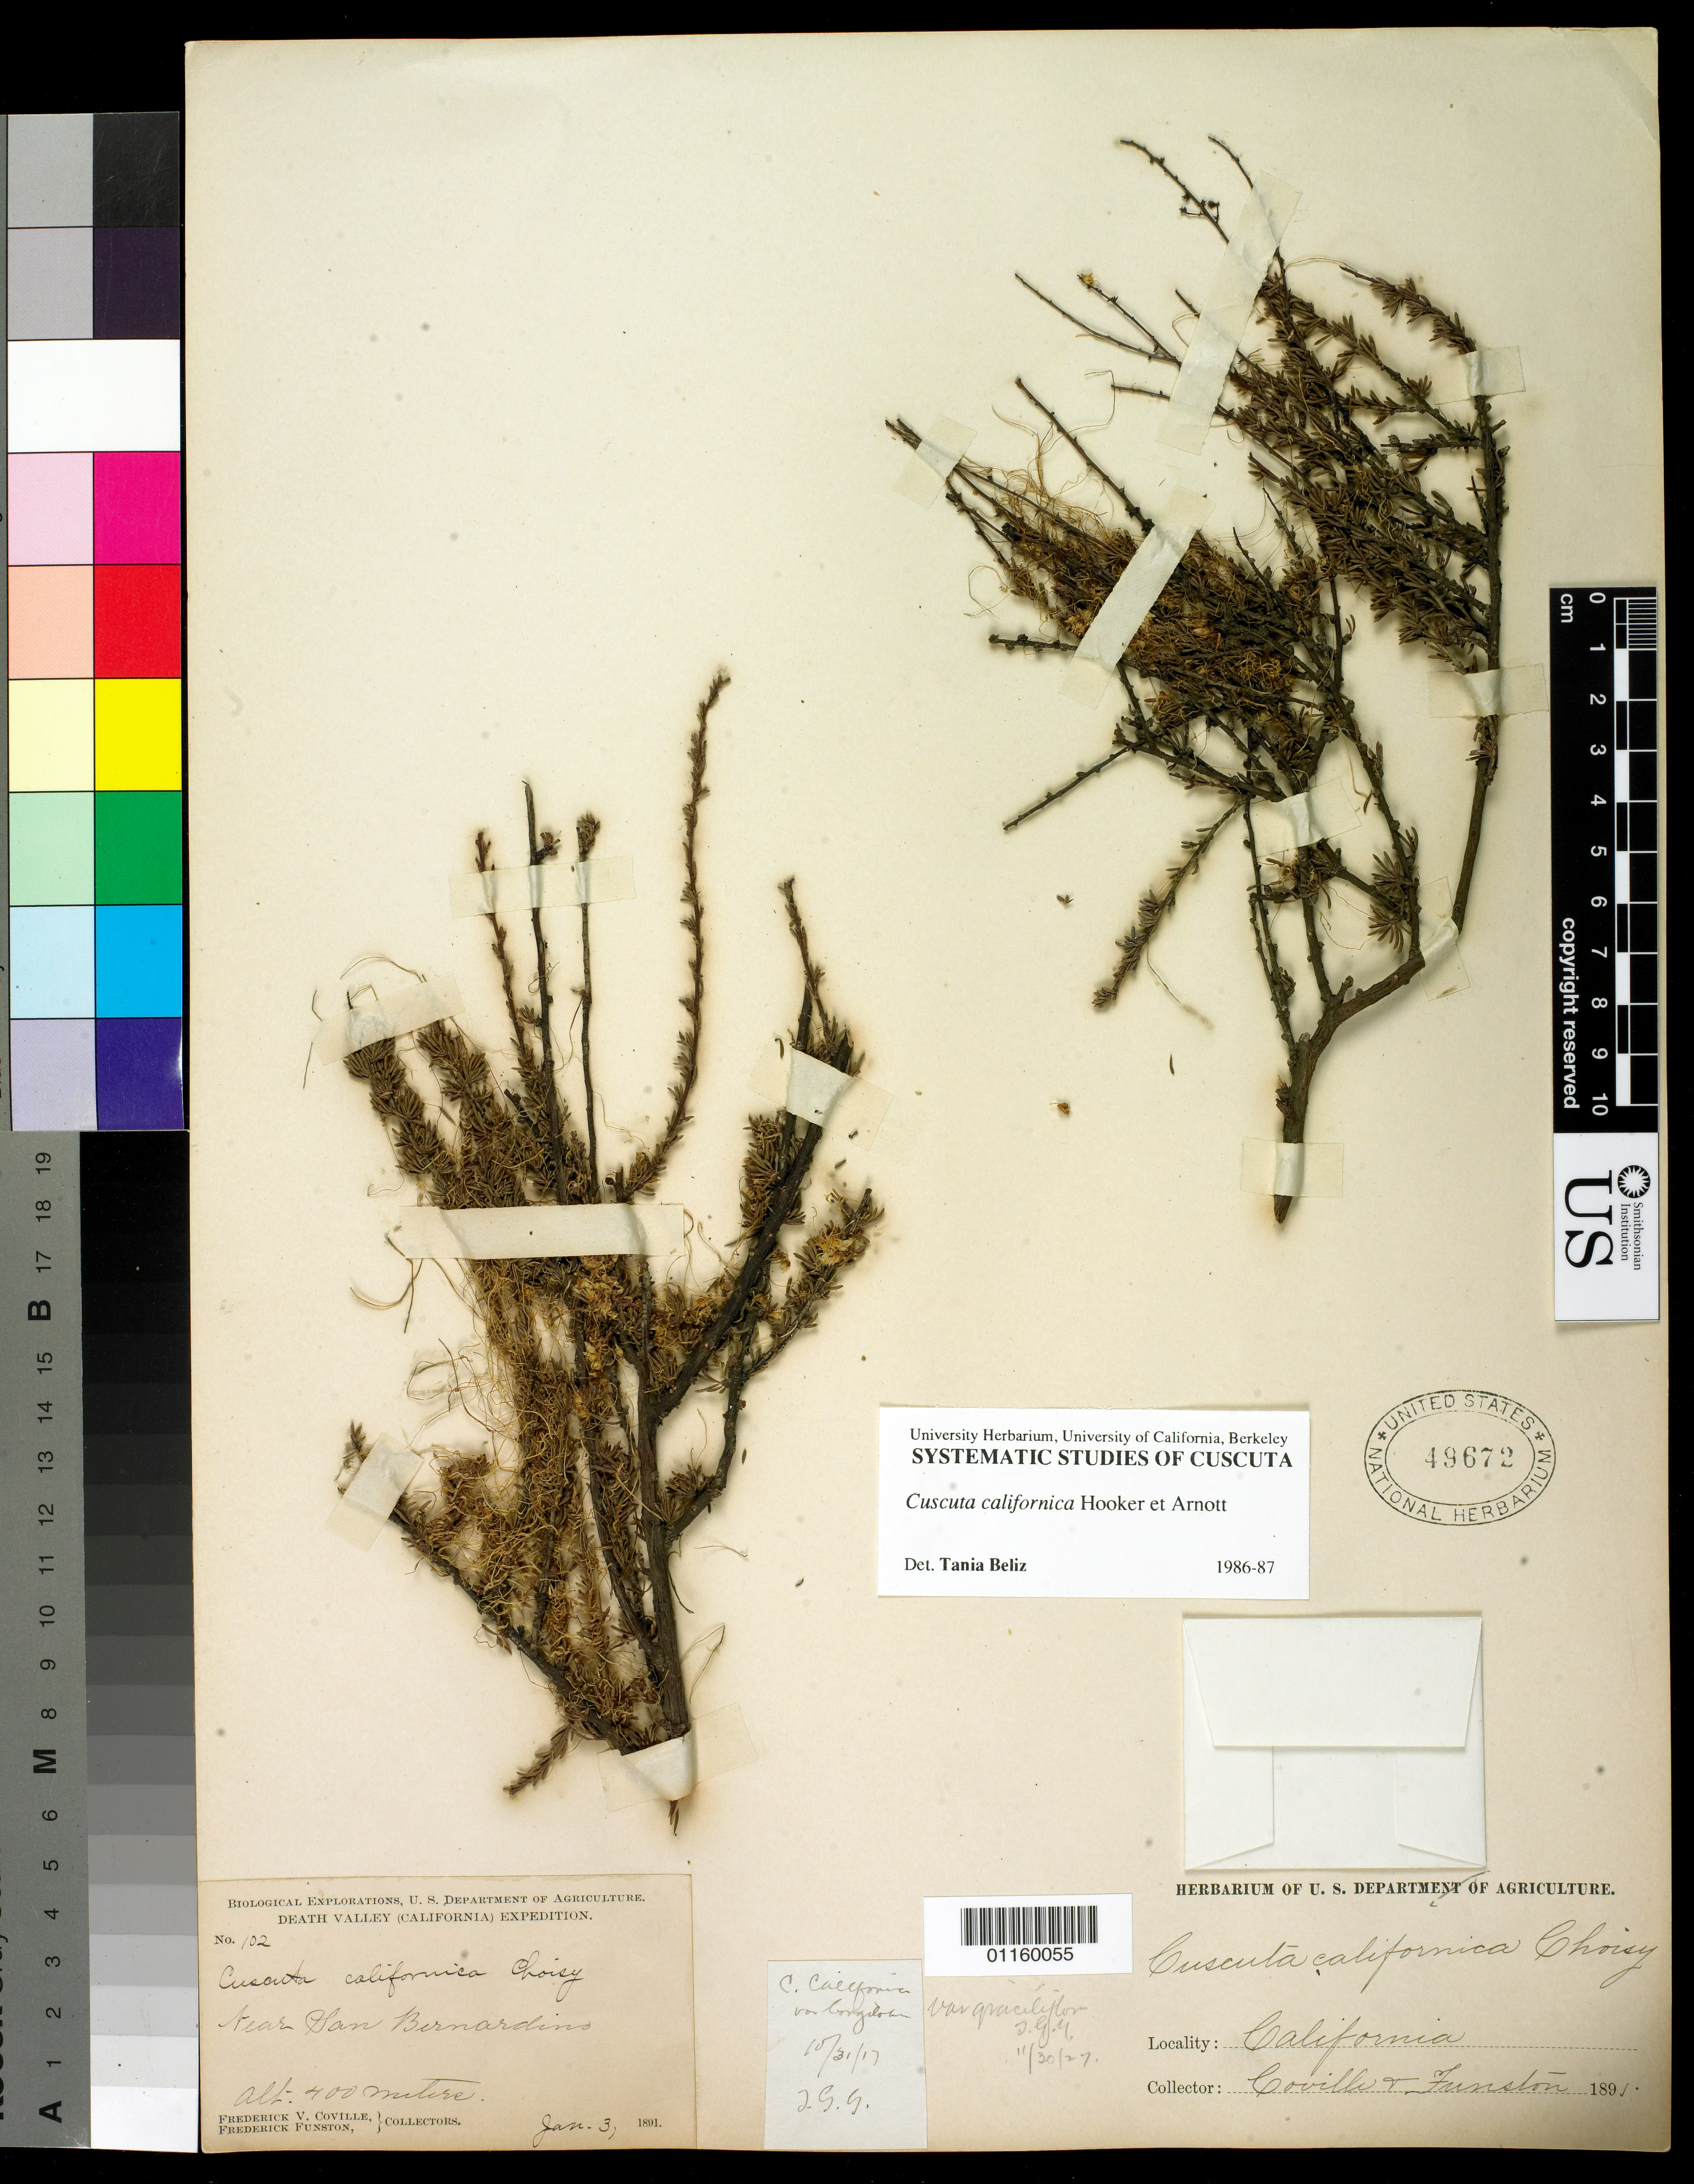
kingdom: Plantae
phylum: Tracheophyta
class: Magnoliopsida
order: Solanales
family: Convolvulaceae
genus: Cuscuta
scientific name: Cuscuta californica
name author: Hook. & Arn.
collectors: F. V. Coville & F. Funston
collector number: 102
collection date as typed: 3 Jun 1891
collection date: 1891-06-03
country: United States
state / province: California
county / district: San Bernardino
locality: Near San Bernardino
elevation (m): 400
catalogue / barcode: US 49672